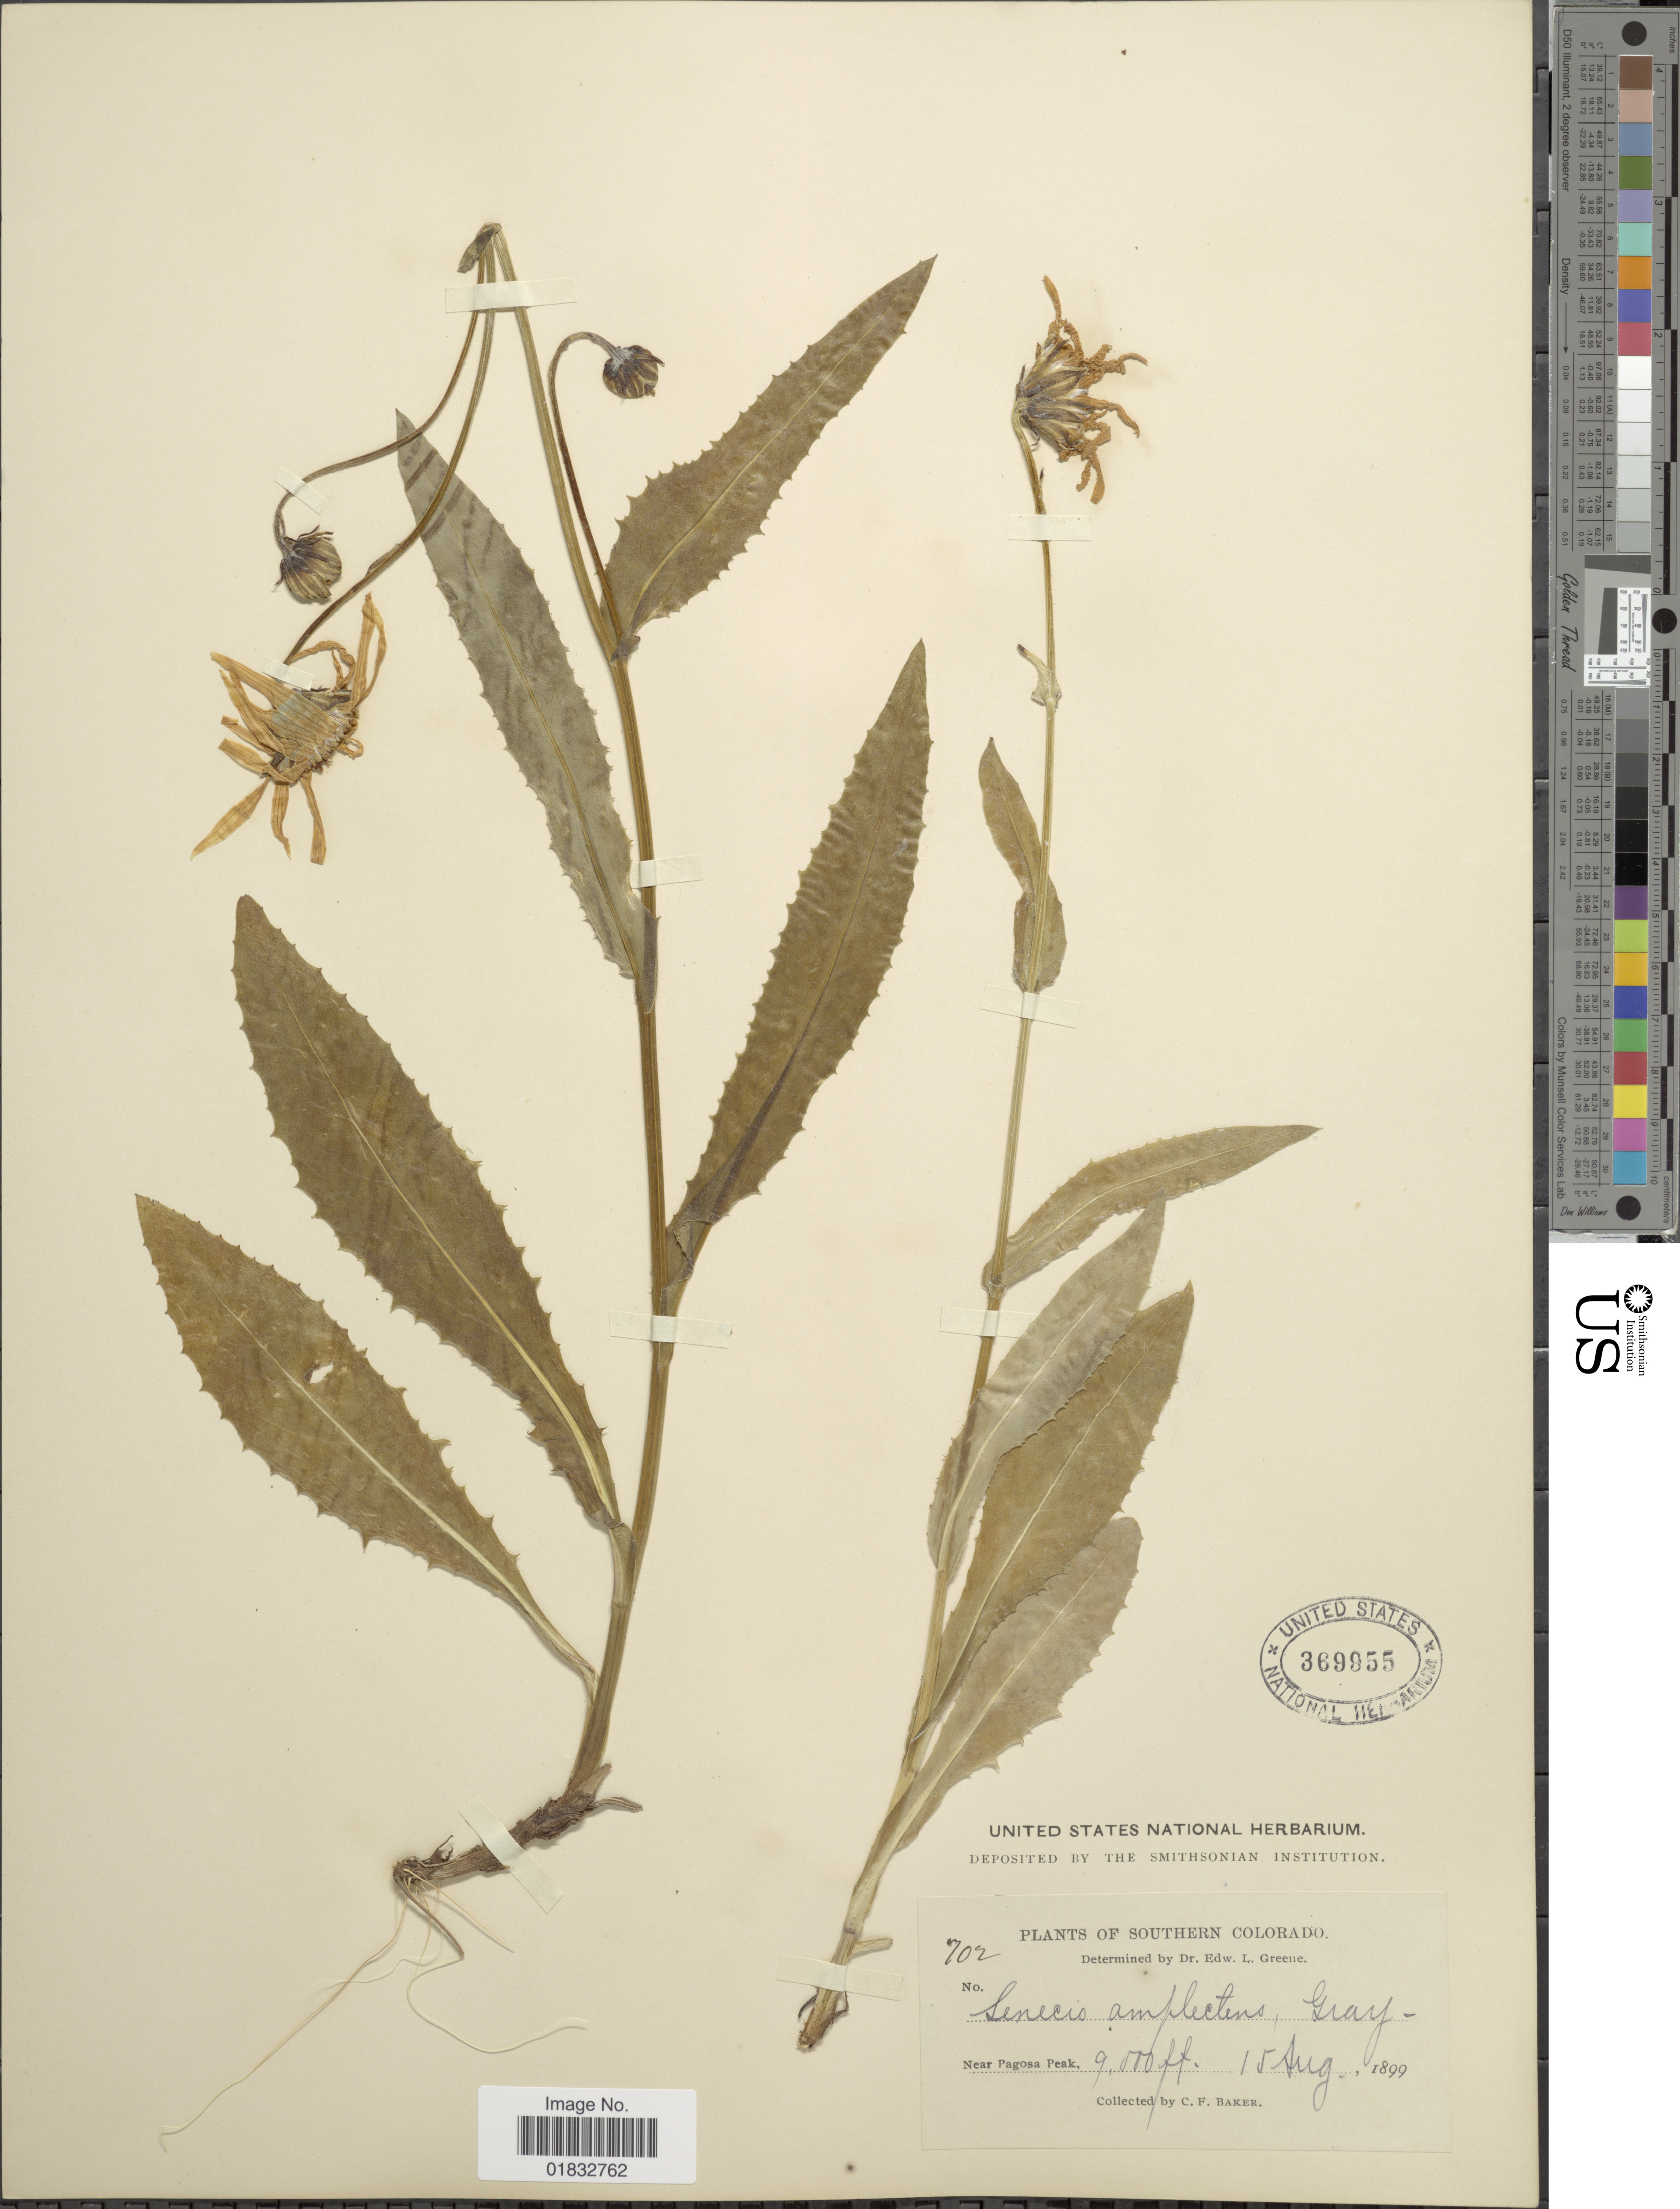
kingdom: Plantae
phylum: Tracheophyta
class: Magnoliopsida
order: Asterales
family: Asteraceae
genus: Senecio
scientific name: Senecio amplectens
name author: A. Gray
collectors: C. F. Baker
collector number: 702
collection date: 1899-08-15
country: United States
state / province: Colorado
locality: Southern Colorado, Near Pagosa Peak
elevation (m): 2743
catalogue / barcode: US 369955